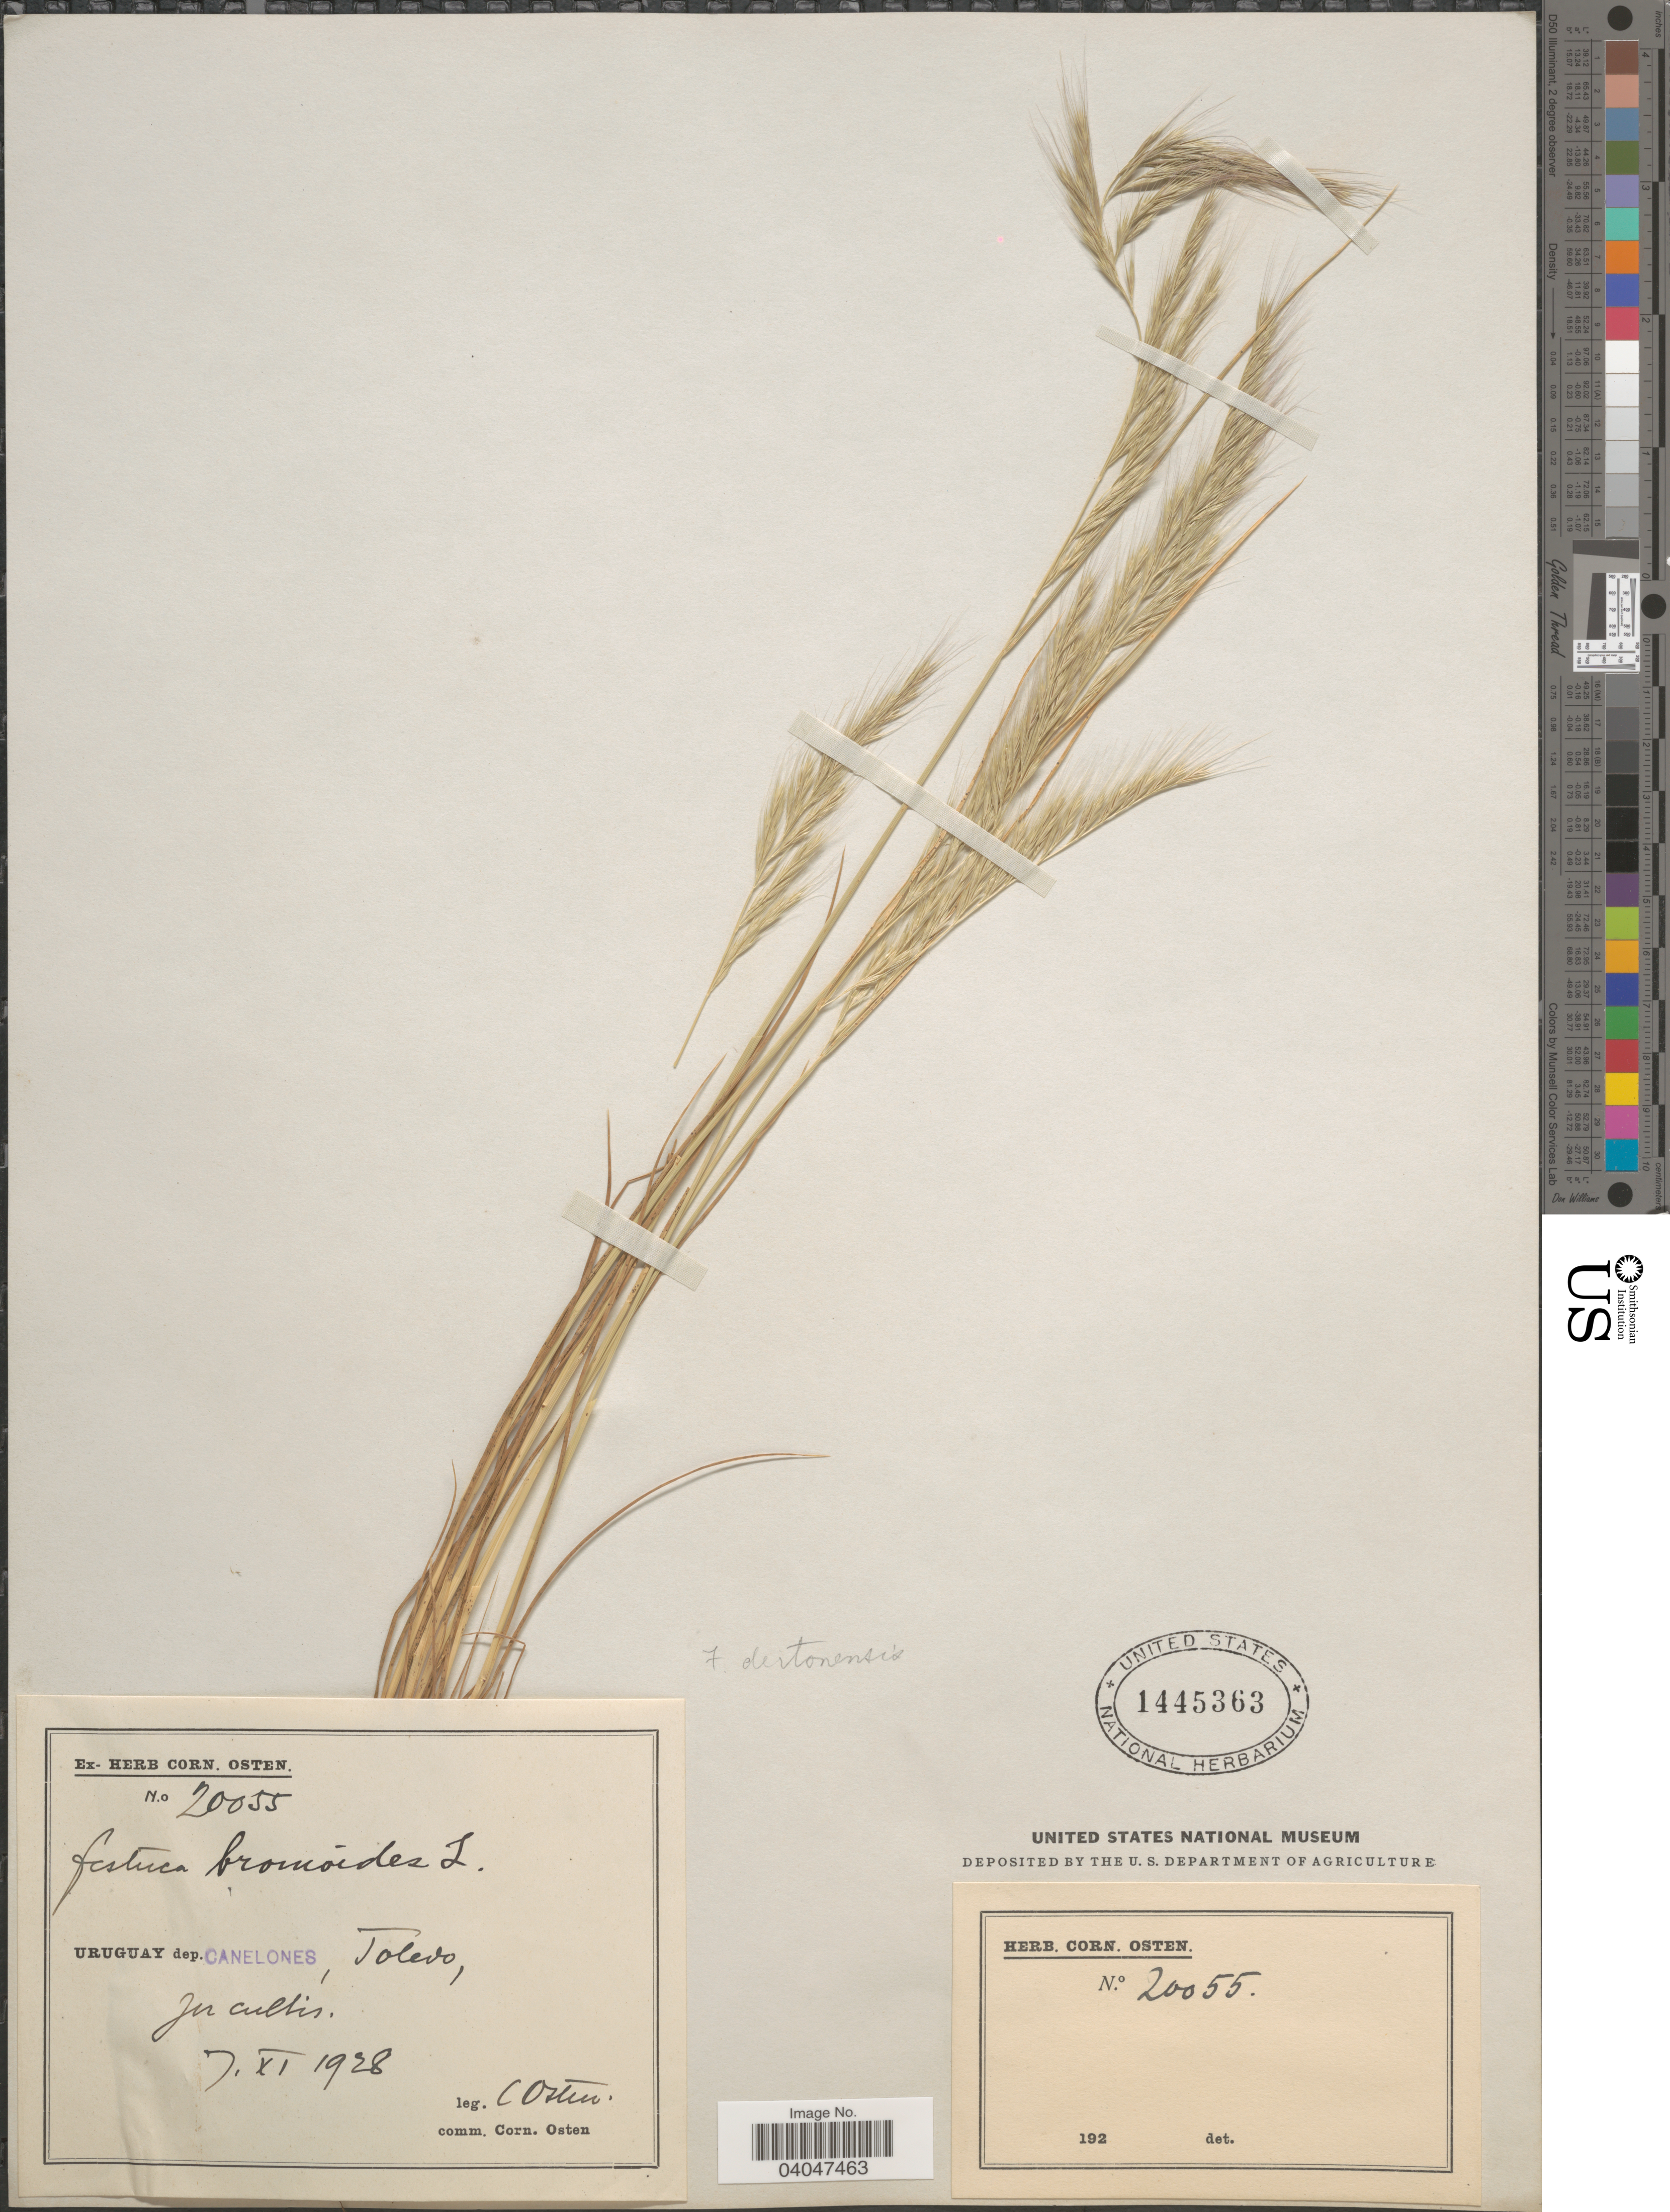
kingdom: Plantae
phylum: Tracheophyta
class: Liliopsida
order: Poales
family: Poaceae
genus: Festuca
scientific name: Festuca bromoides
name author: L.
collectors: C. Osten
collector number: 20055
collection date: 1928-11-07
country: Uruguay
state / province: Canelones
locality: Dep. Canelones, Toledo, In cultis.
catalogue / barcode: US 1445363